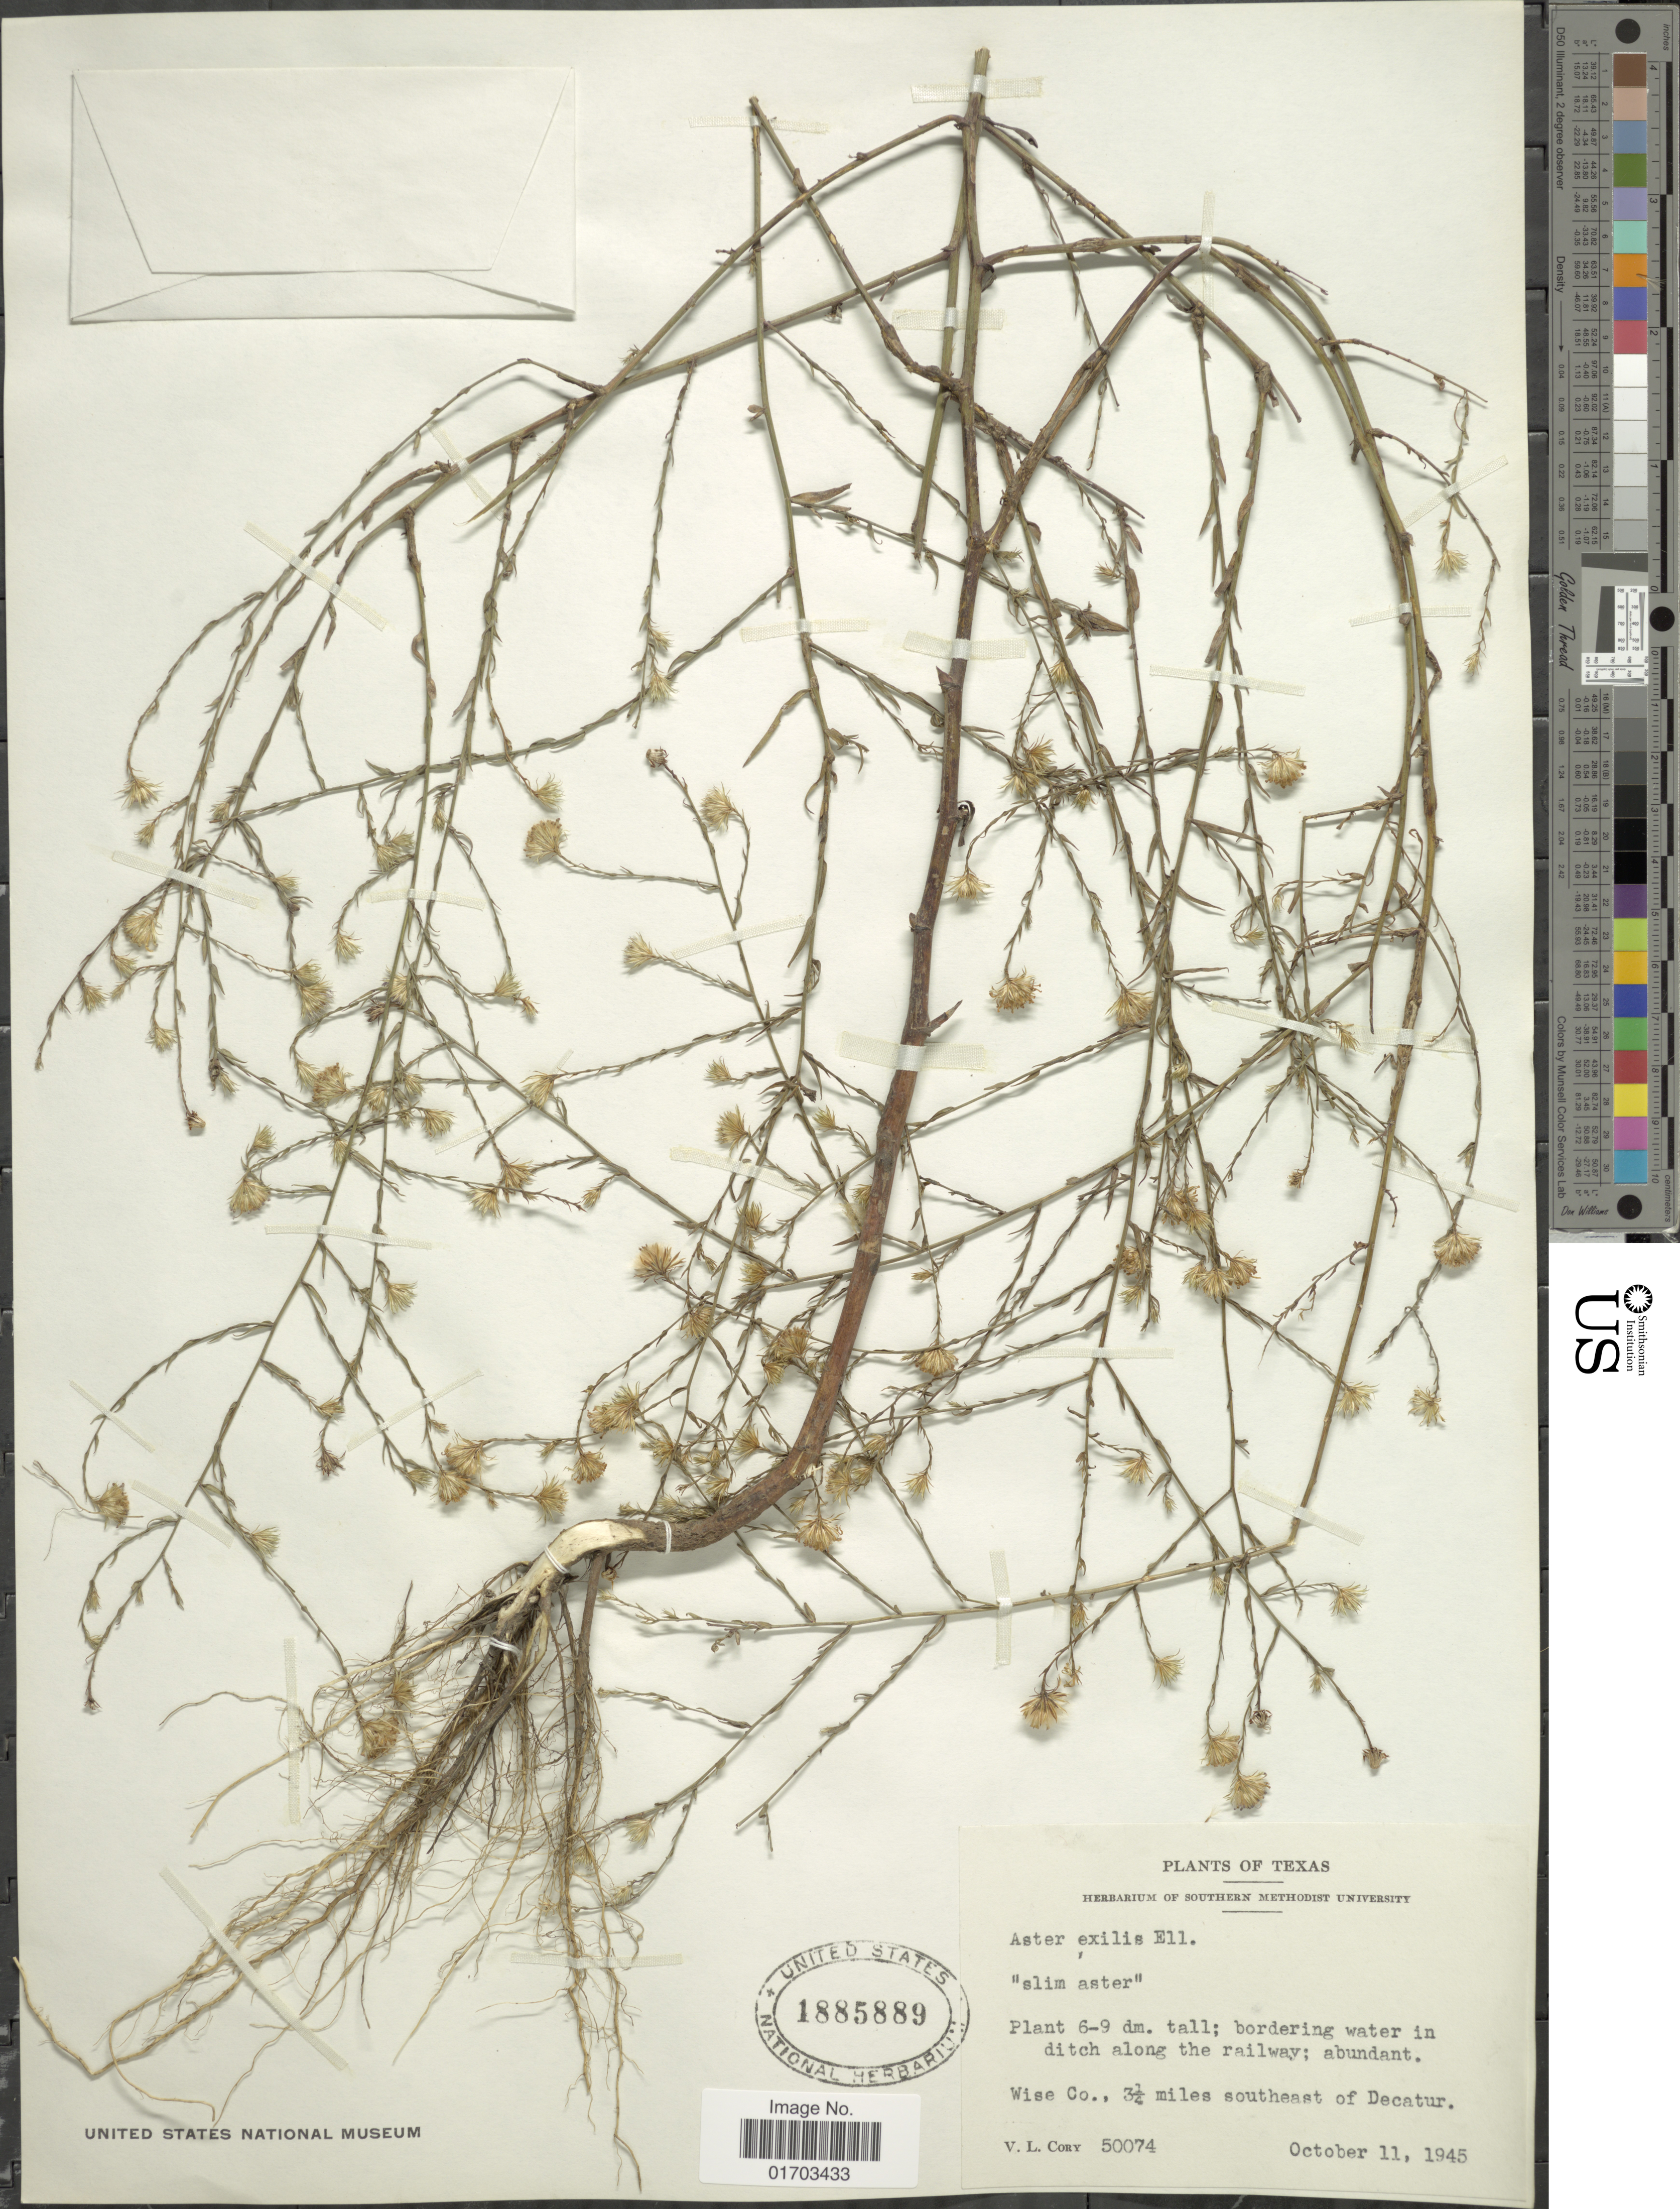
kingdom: Plantae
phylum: Tracheophyta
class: Magnoliopsida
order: Asterales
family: Asteraceae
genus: Symphyotrichum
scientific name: Symphyotrichum subulatum var. ligulatum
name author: (Shinners) S.D. Sundb.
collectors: V. Cory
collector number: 50074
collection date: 1945-10-11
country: United States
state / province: Texas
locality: Wise Co., 3 1/4 miles southeast of Decatur, bordering water in ditch along the railway.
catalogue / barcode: US 1885889